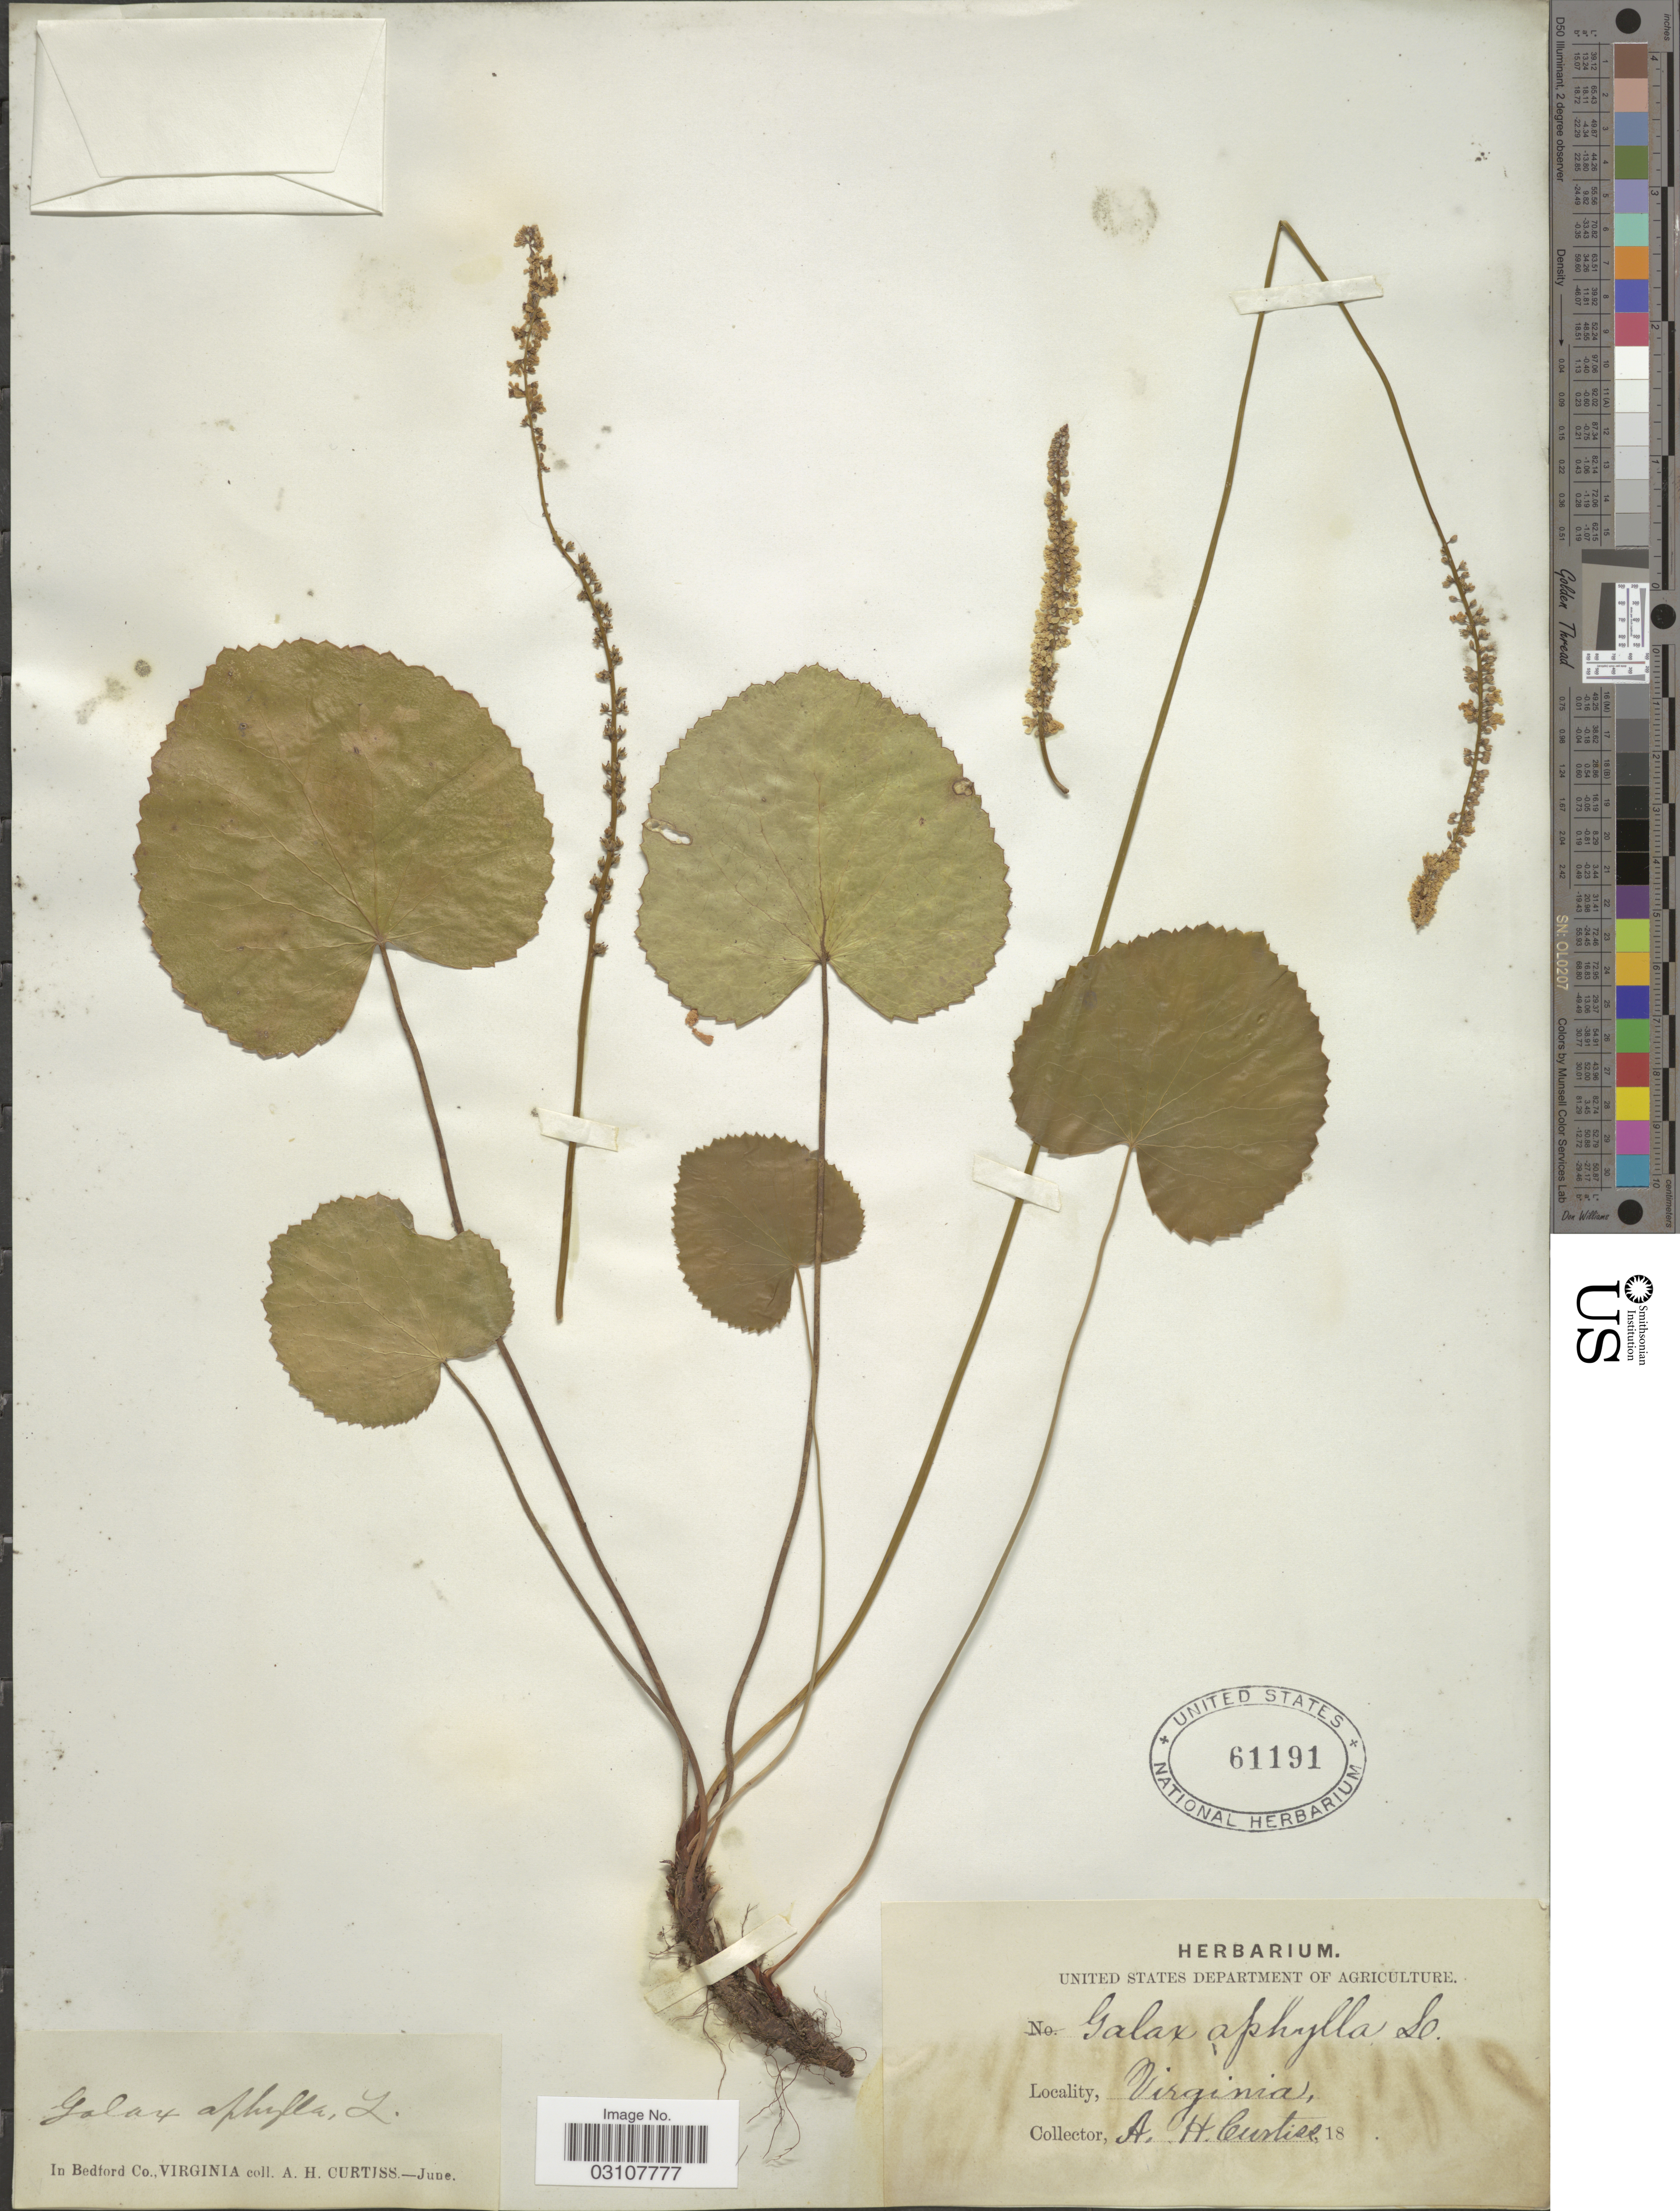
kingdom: Plantae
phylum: Tracheophyta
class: Magnoliopsida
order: Ericales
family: Diapensiaceae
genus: Galax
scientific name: Galax urceolata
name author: (Poir.) Brummitt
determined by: Gaynor, Michelle L., (FLAS), University of Florida (UNITED STATES)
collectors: A. H. Curtiss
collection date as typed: June 18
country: United States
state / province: Virginia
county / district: Bedford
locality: In Bedford Co.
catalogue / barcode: US 61191